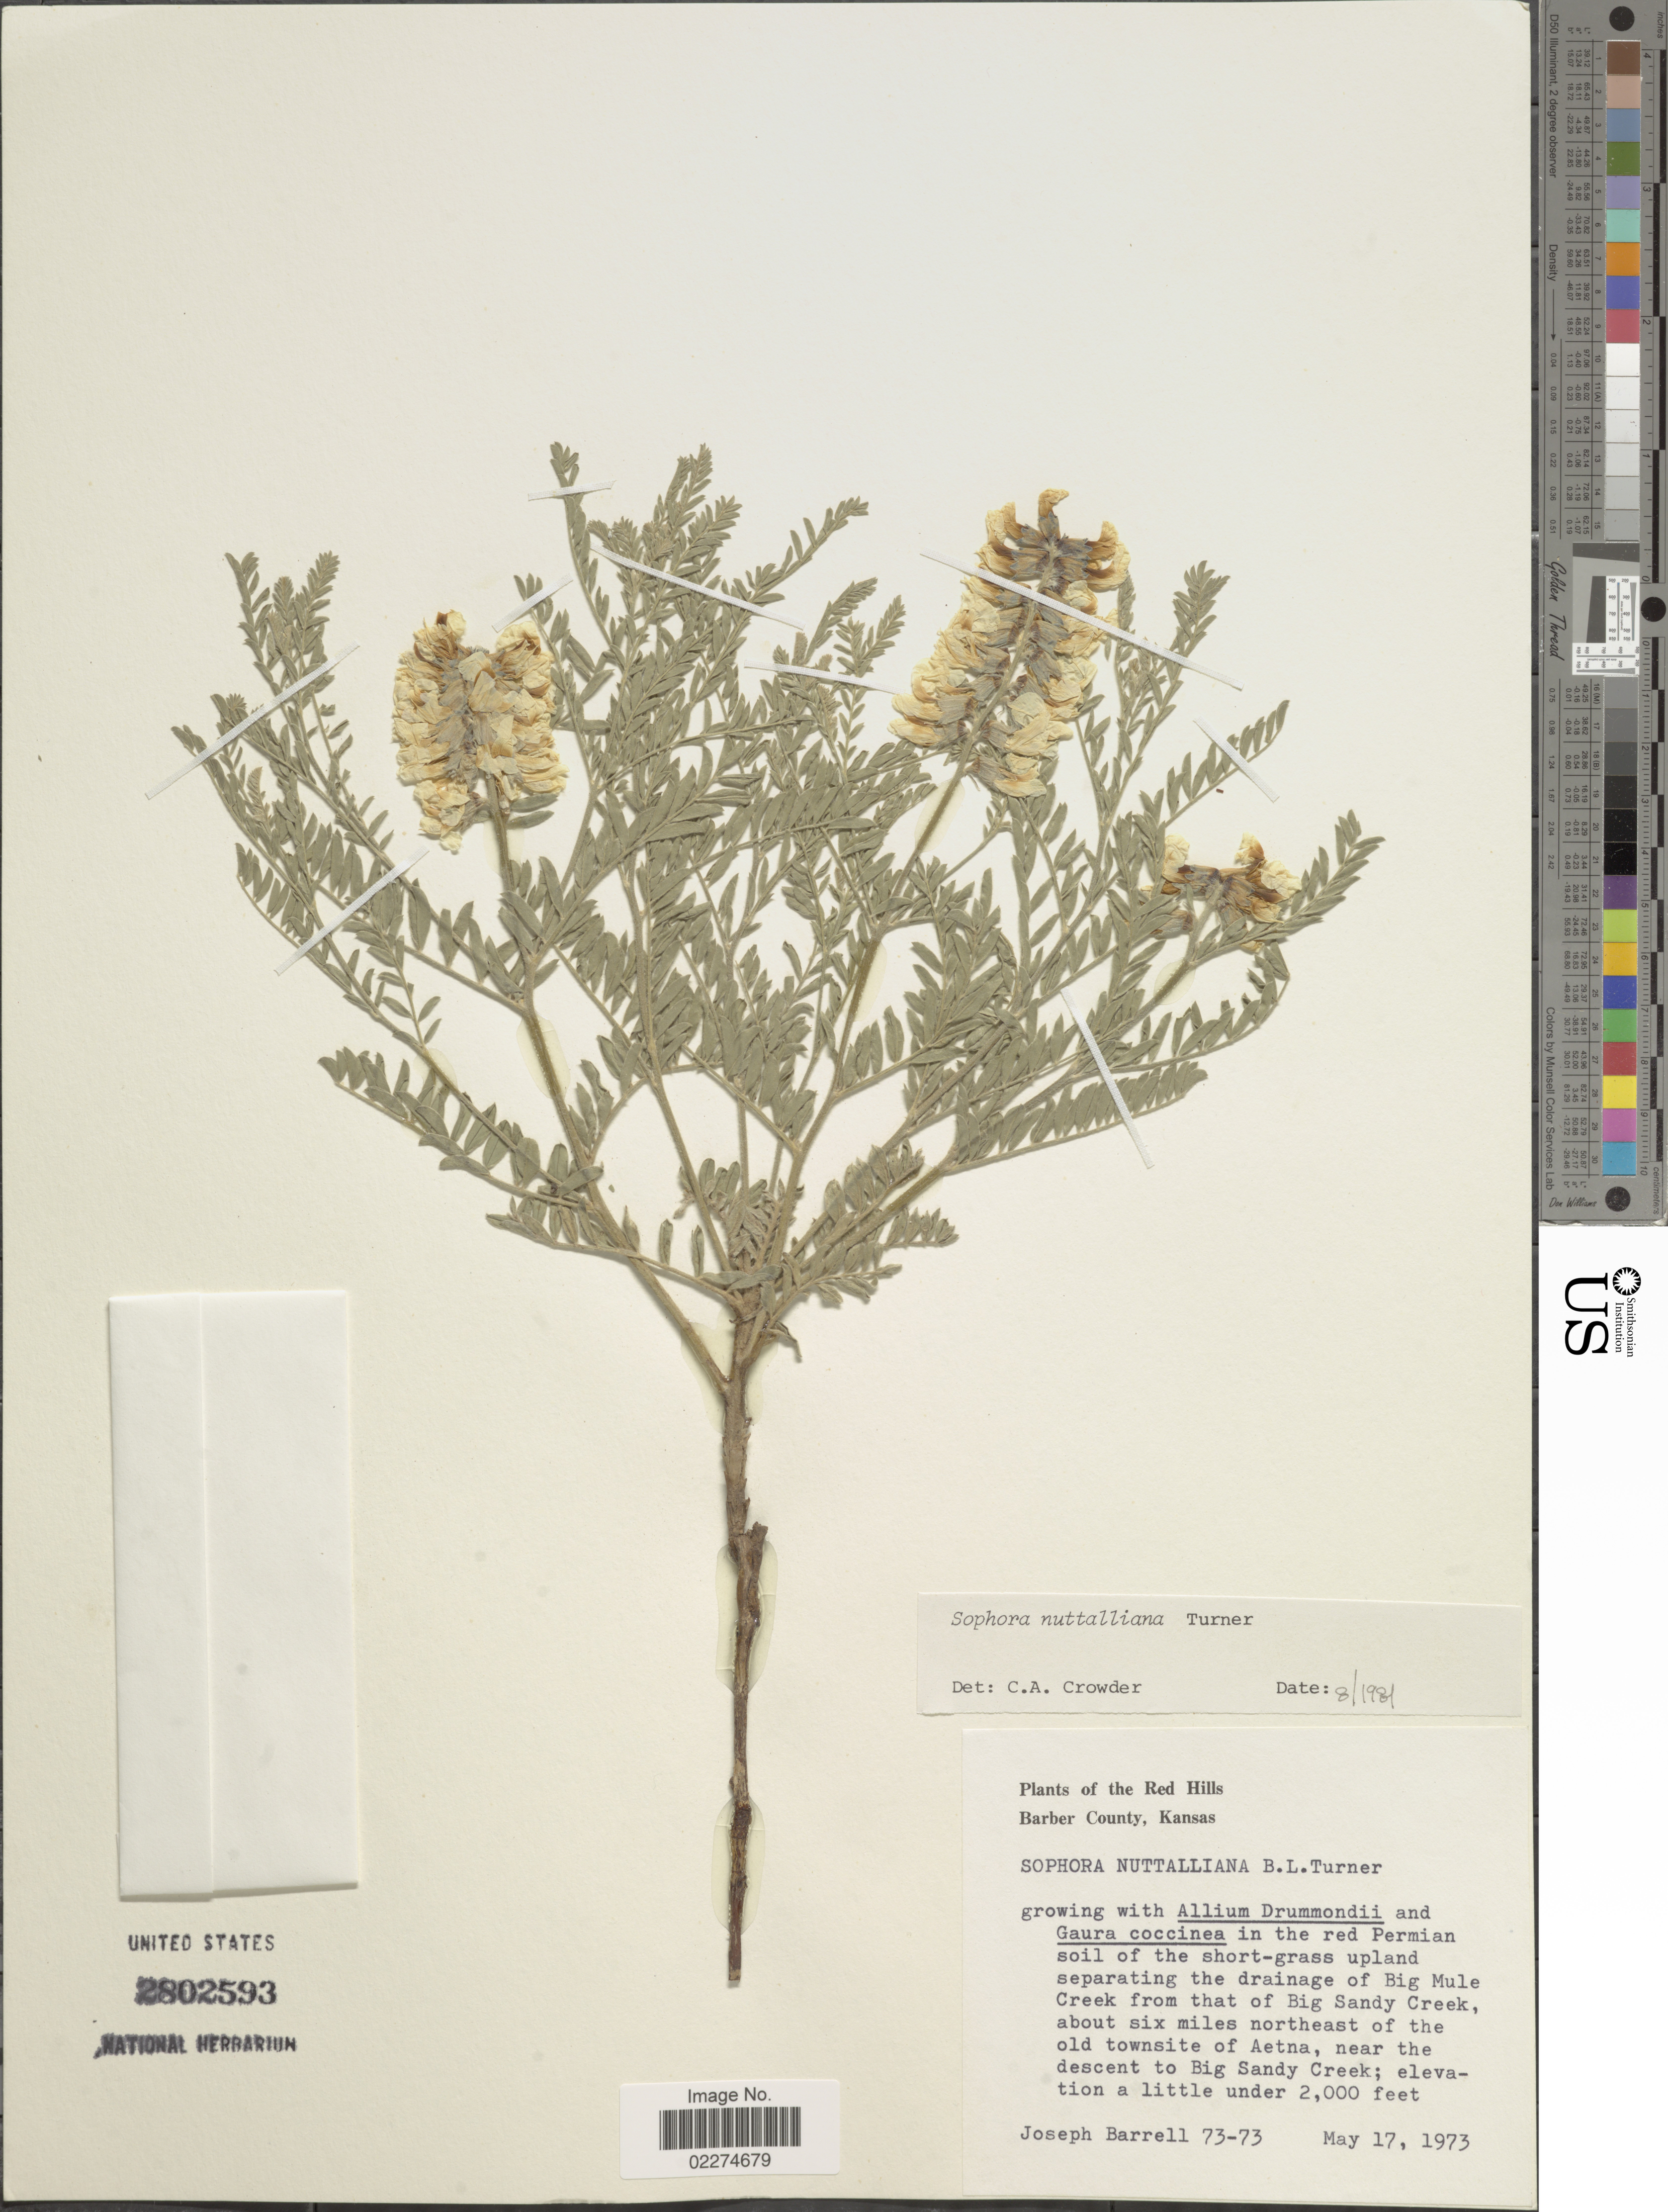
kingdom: Plantae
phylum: Tracheophyta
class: Magnoliopsida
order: Fabales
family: Fabaceae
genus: Sophora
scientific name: Sophora nuttalliana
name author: B.L. Turner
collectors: J. Barrell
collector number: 73-73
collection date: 1973-05-17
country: United States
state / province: Kansas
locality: The Red Hills, Barber County, Kansas, In the red Permian soil of the short-grass upland separating the drainage of Big Mule Creek from that of Big Sandy Creek, about six miles northeast of the old townsite of Aetna, near the descent of Big Sandy Creek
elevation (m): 610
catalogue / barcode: US 2802593